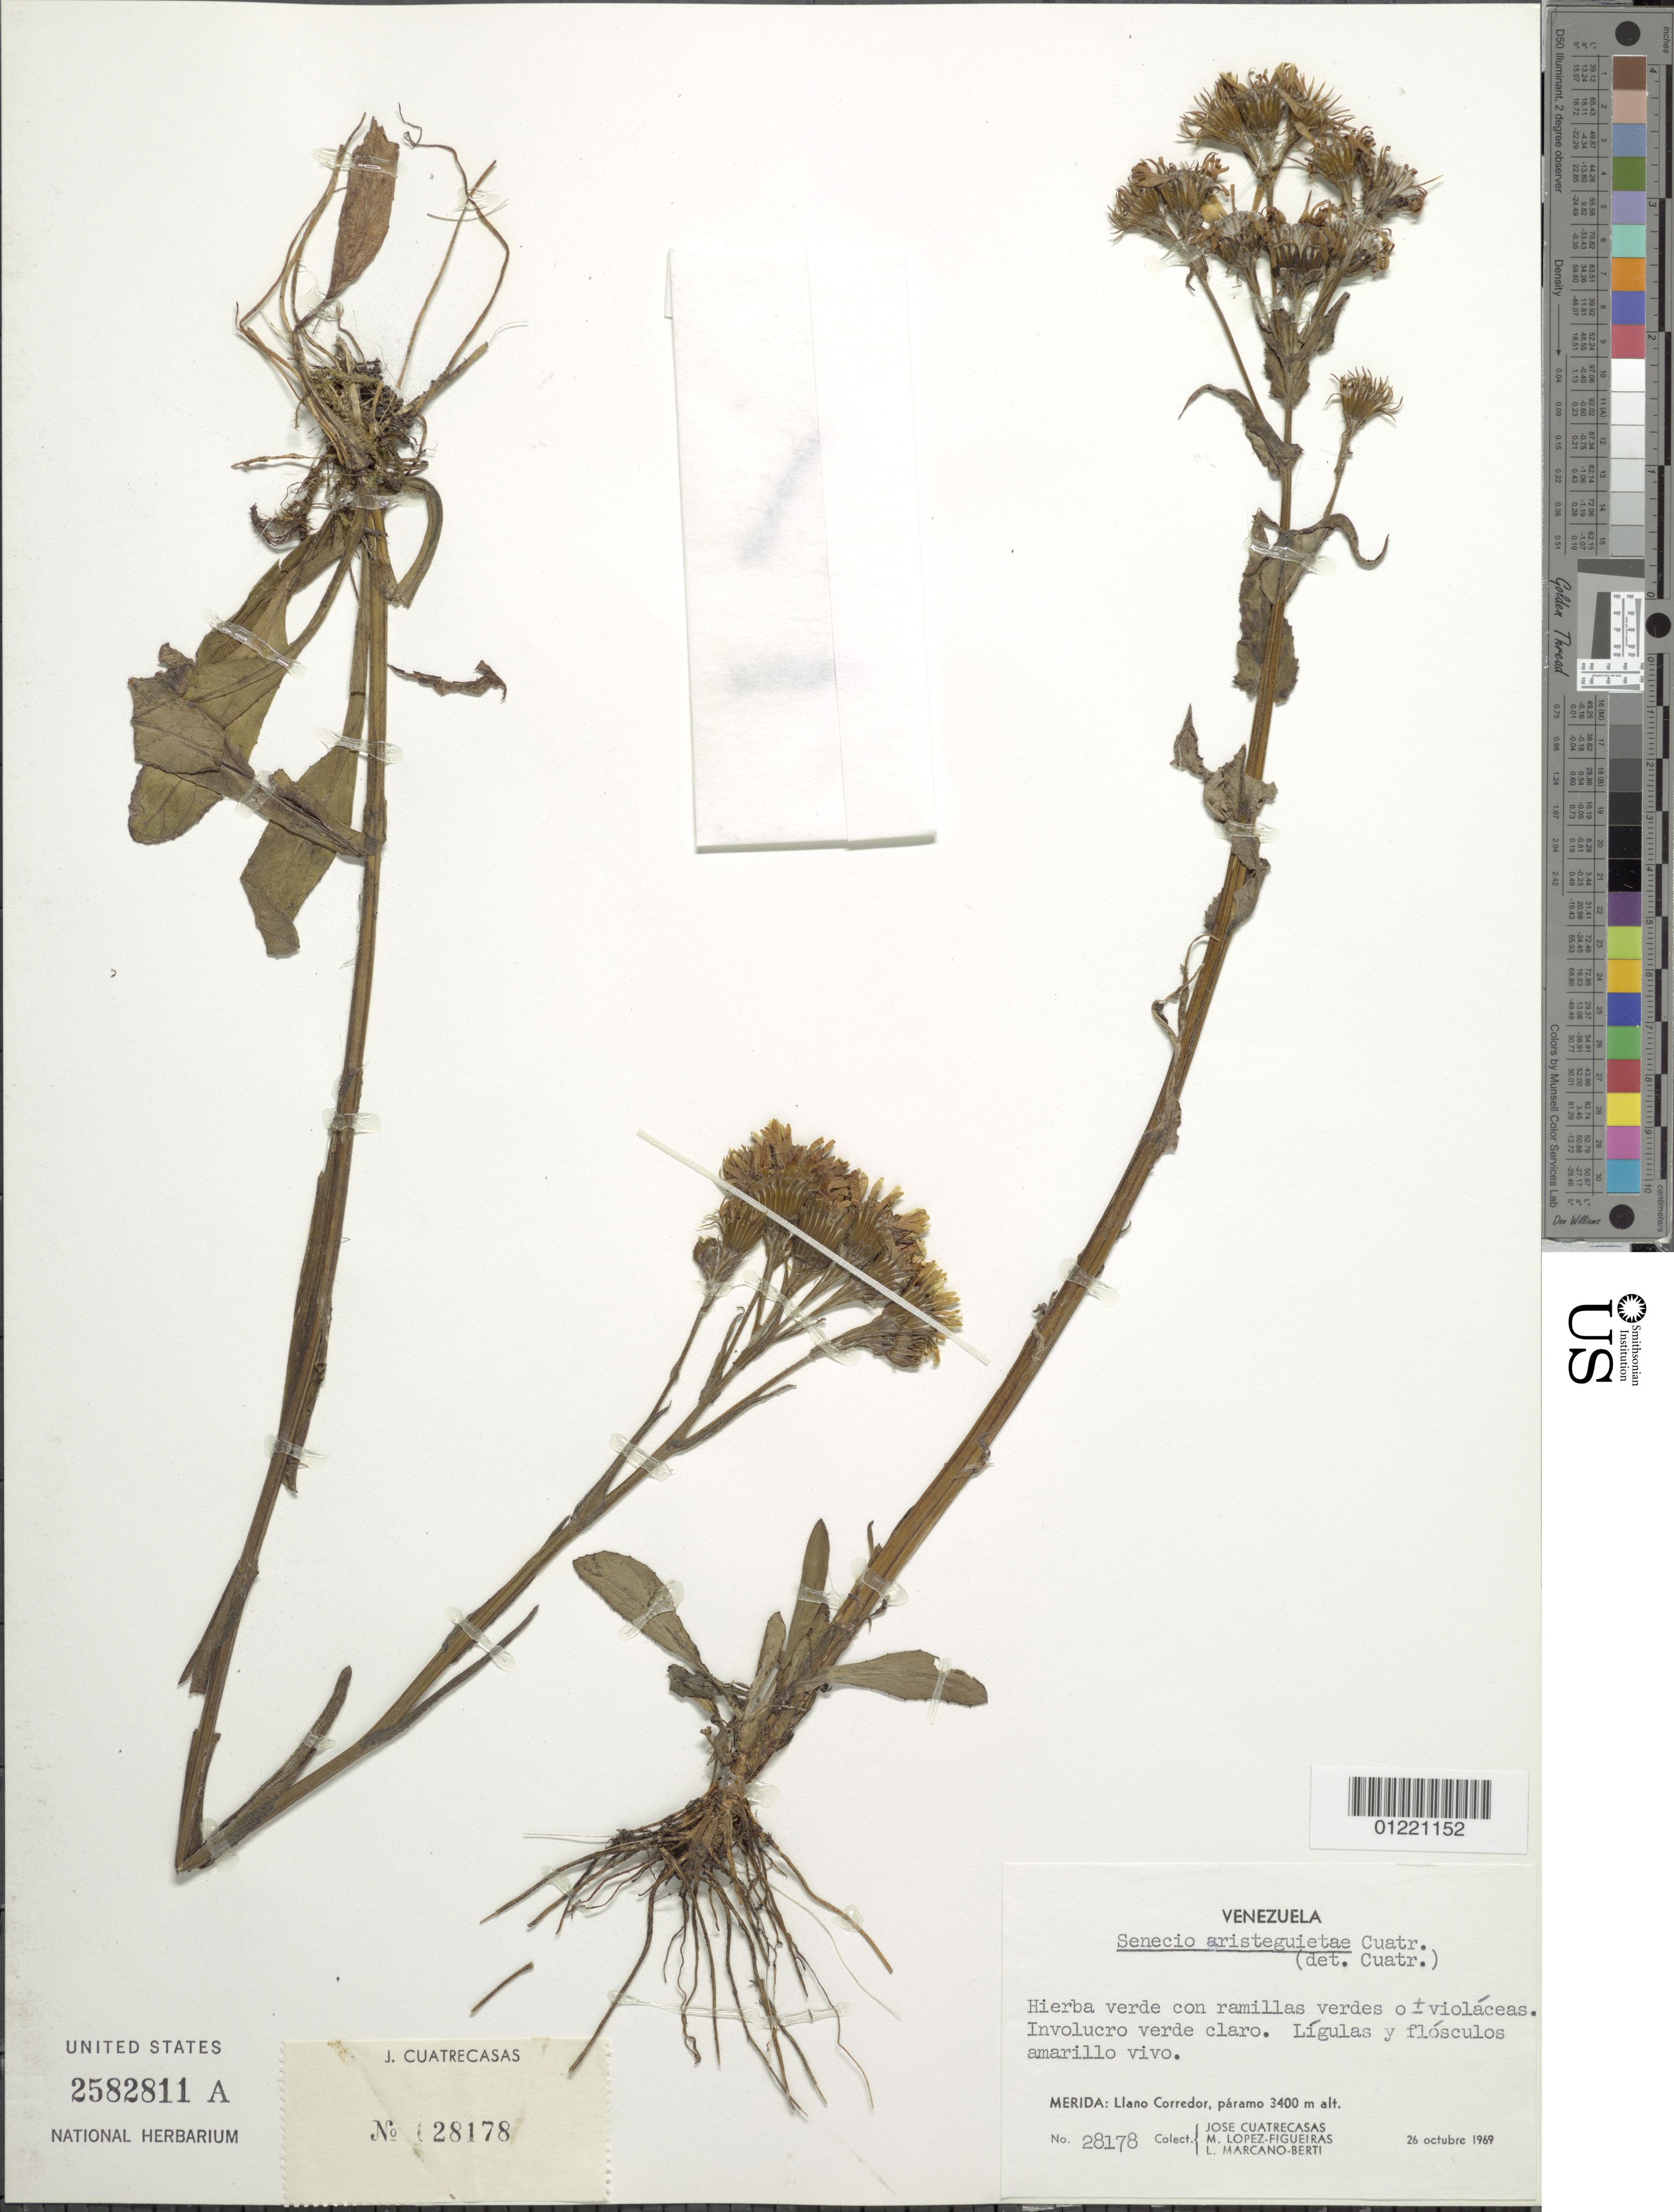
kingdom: Plantae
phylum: Tracheophyta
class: Magnoliopsida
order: Asterales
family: Asteraceae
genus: Senecio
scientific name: Senecio aristeguietae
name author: Cuatrec.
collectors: J. Cuatrecasas, M. López Figueiras & L. Marcano-Berti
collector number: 28178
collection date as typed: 26 Oct 1969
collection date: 1969-10-26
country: Venezuela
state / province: Mérida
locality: Llano Corredor, paramo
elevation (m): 3400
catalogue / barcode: US 2582811A